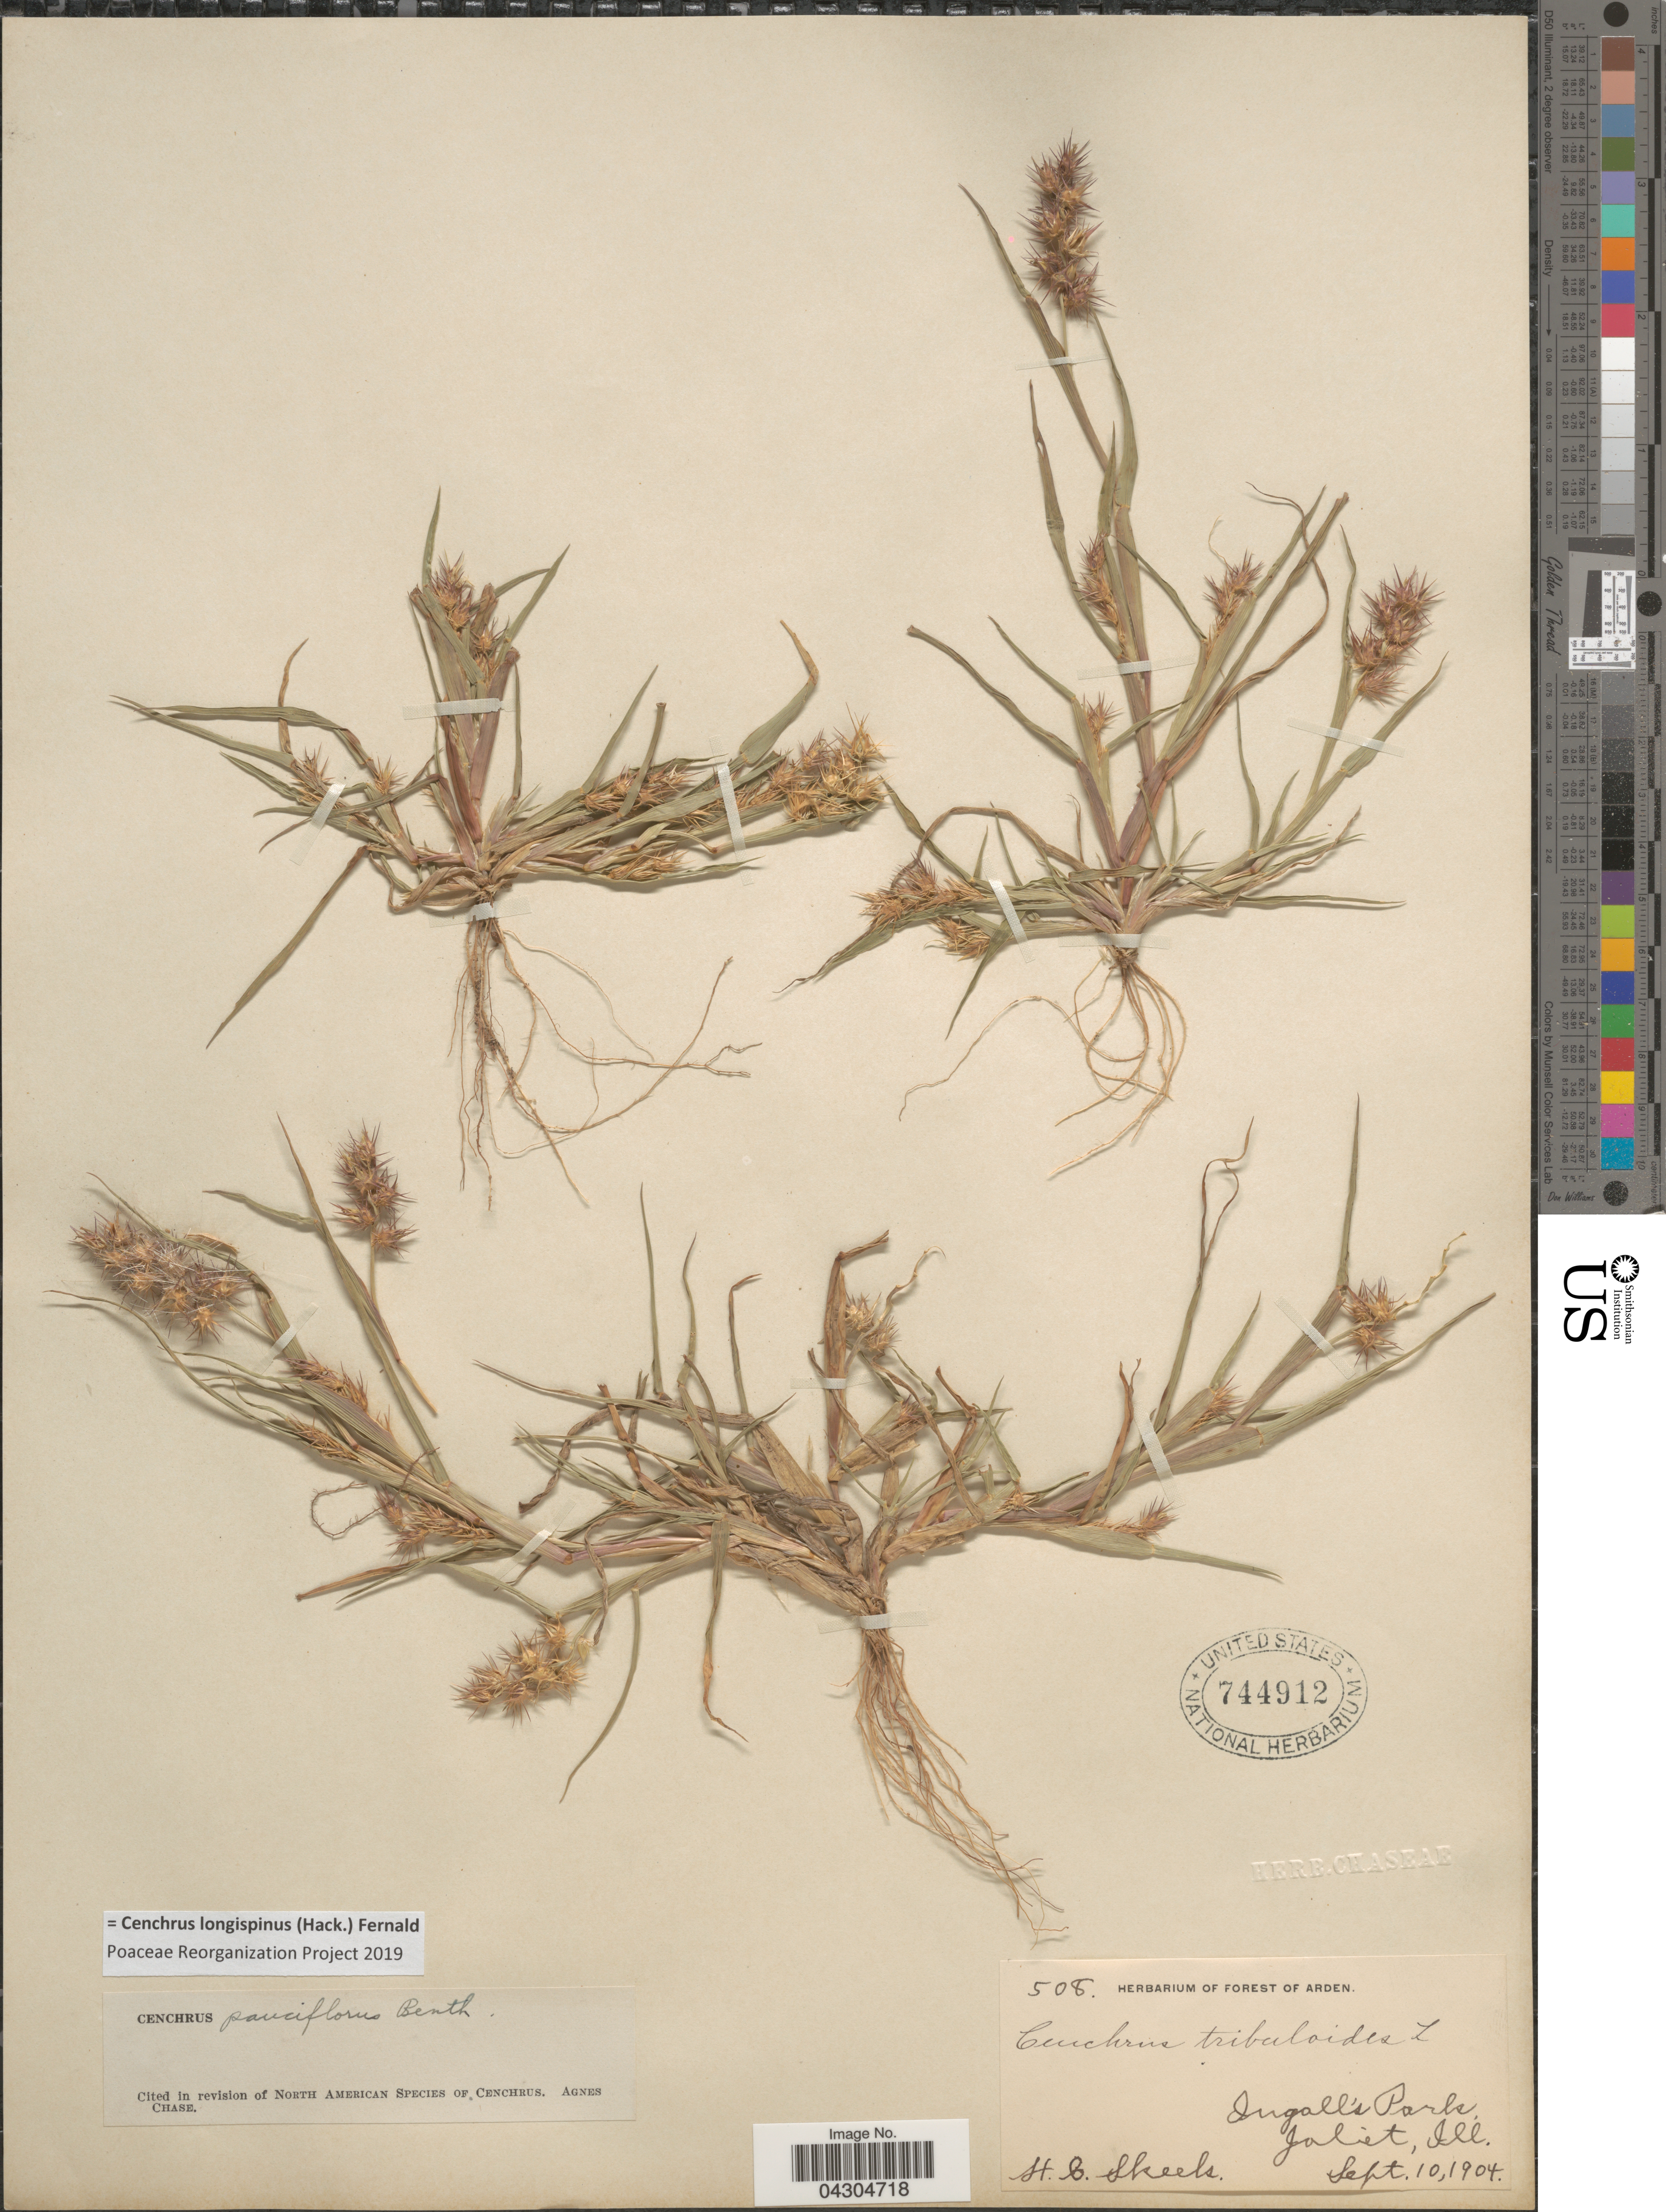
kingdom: Plantae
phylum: Tracheophyta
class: Liliopsida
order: Poales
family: Poaceae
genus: Cenchrus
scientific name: Cenchrus longispinus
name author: (Hack.) Fernald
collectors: H. Skeels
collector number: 508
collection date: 1904-09-10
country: United States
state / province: Illinois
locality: Ingall's Parks, Joliet.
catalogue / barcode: US 744912